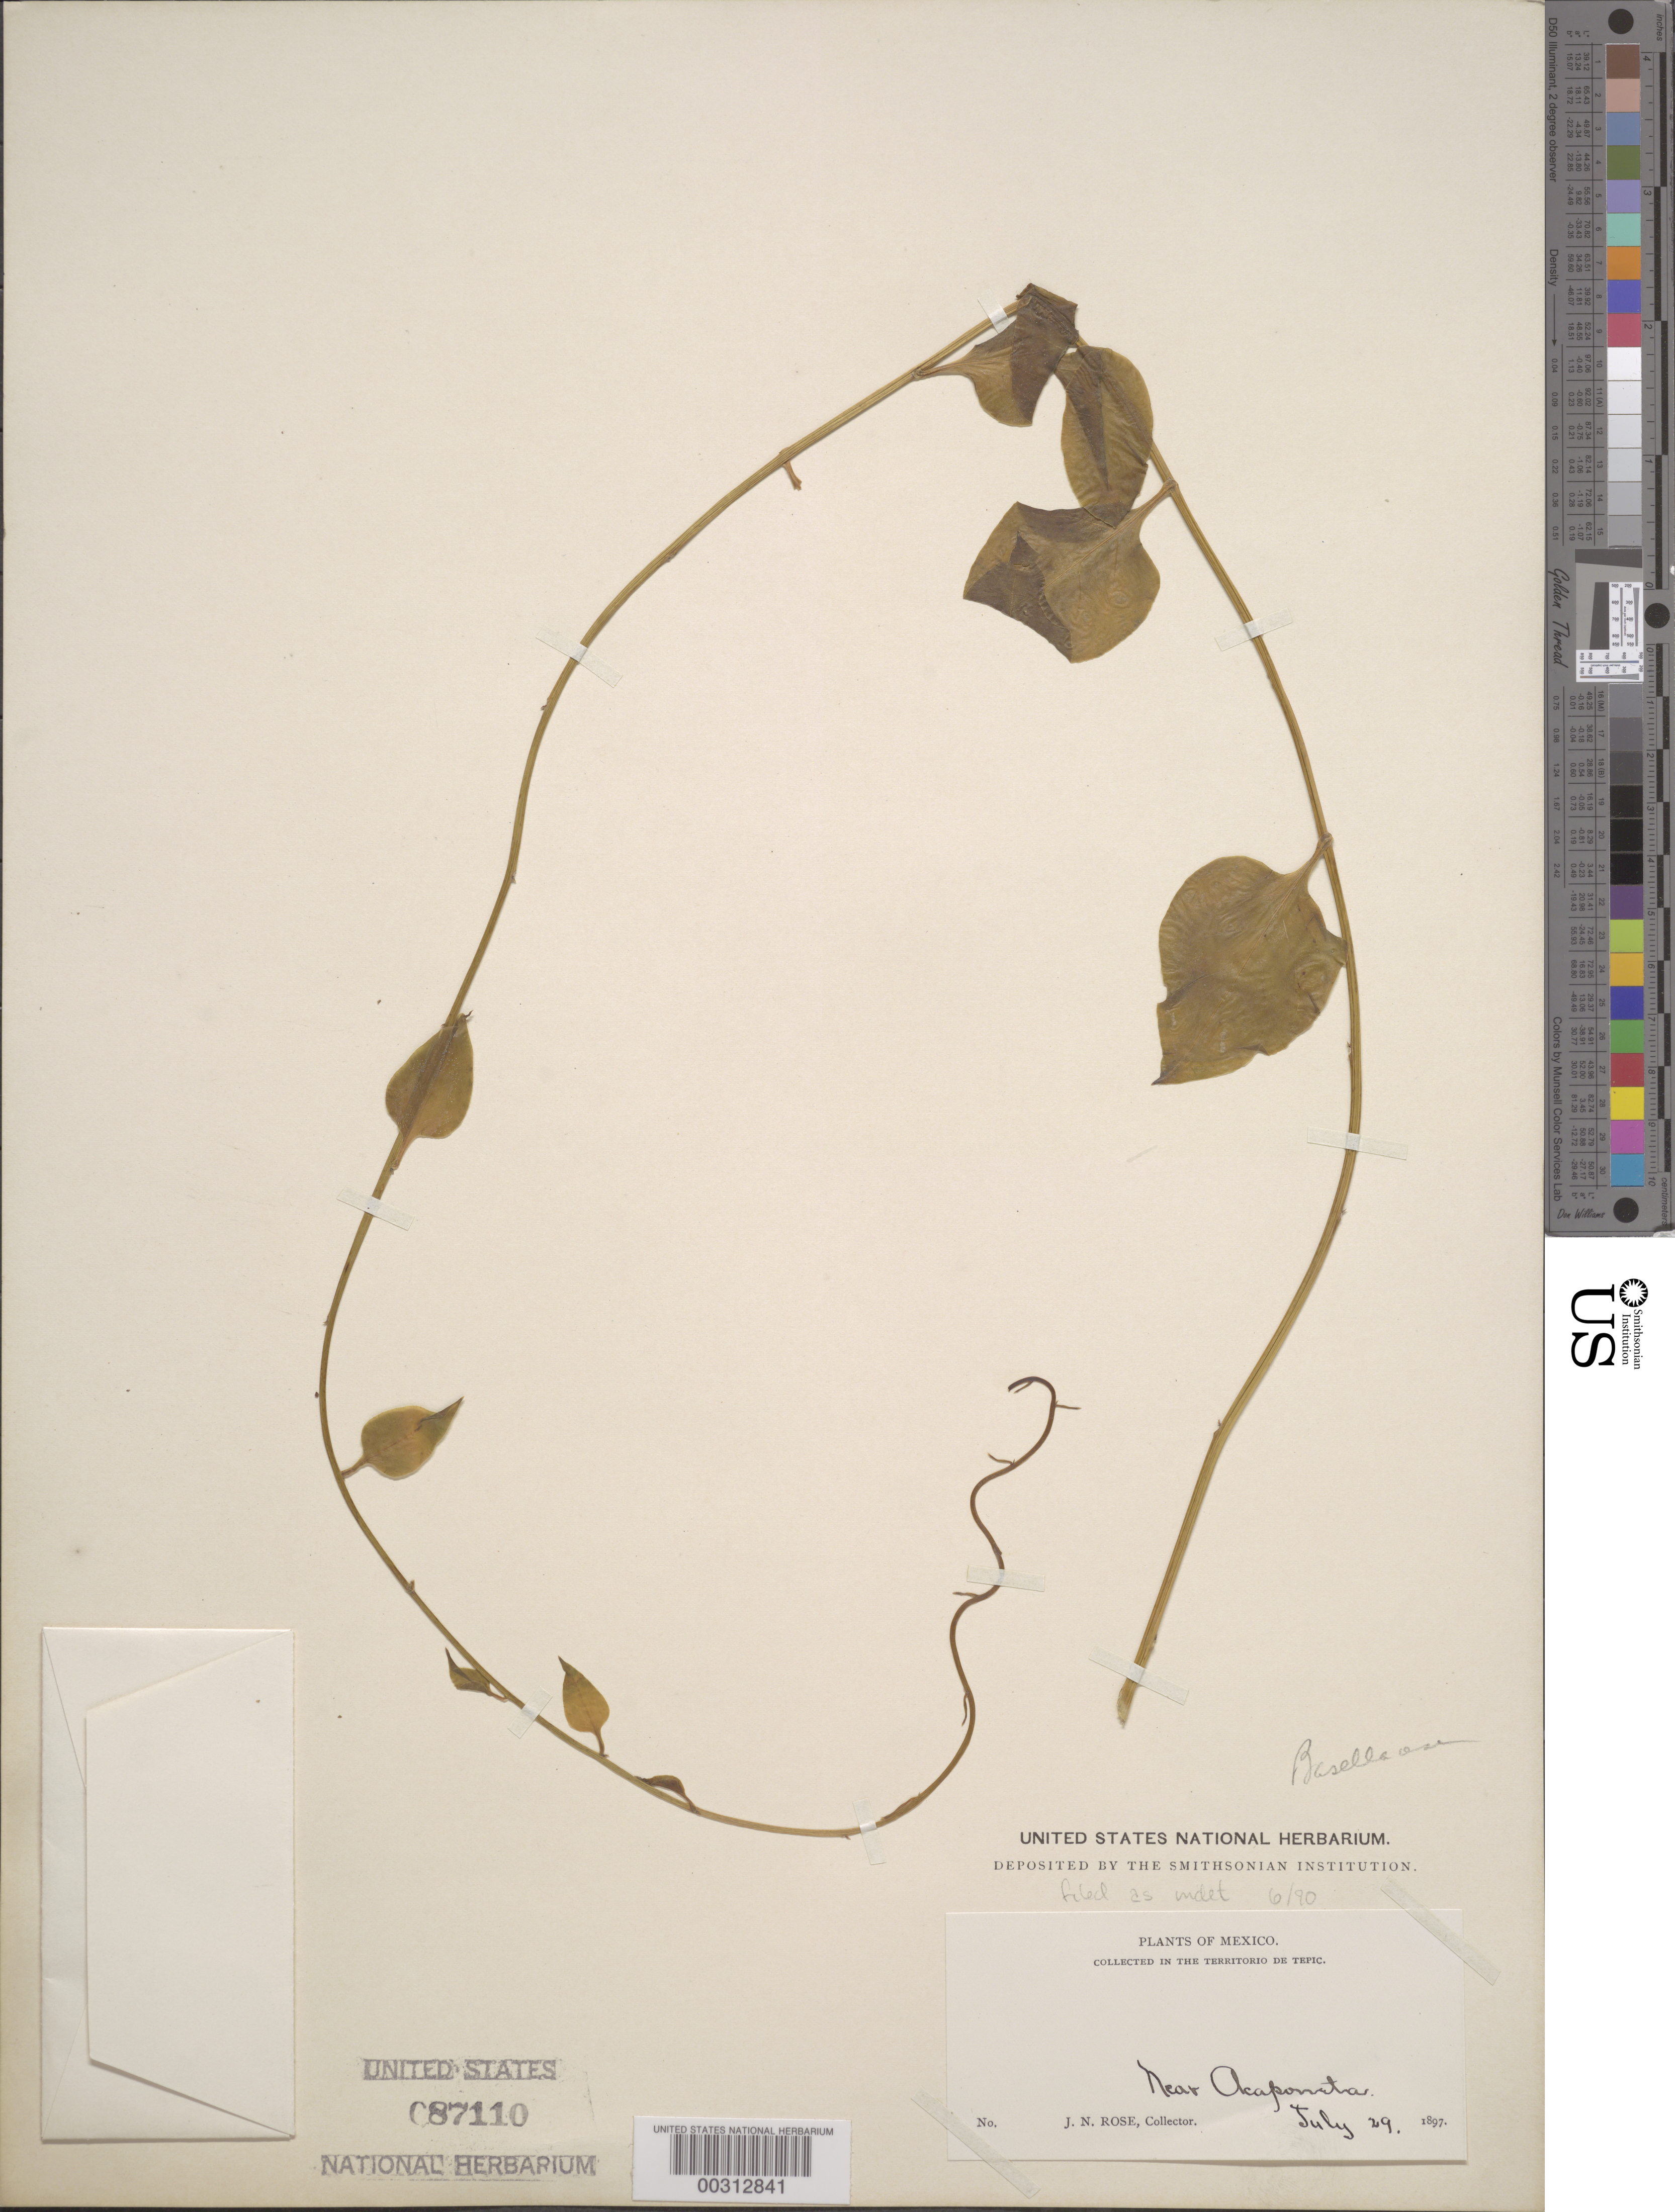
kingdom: Plantae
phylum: Tracheophyta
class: Magnoliopsida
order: Caryophyllales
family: Basellaceae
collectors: J. N. Rose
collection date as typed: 29 Jul 1897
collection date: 1897-07-29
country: Mexico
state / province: Nayarit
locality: Tepic, near Acaponeta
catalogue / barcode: US 87110